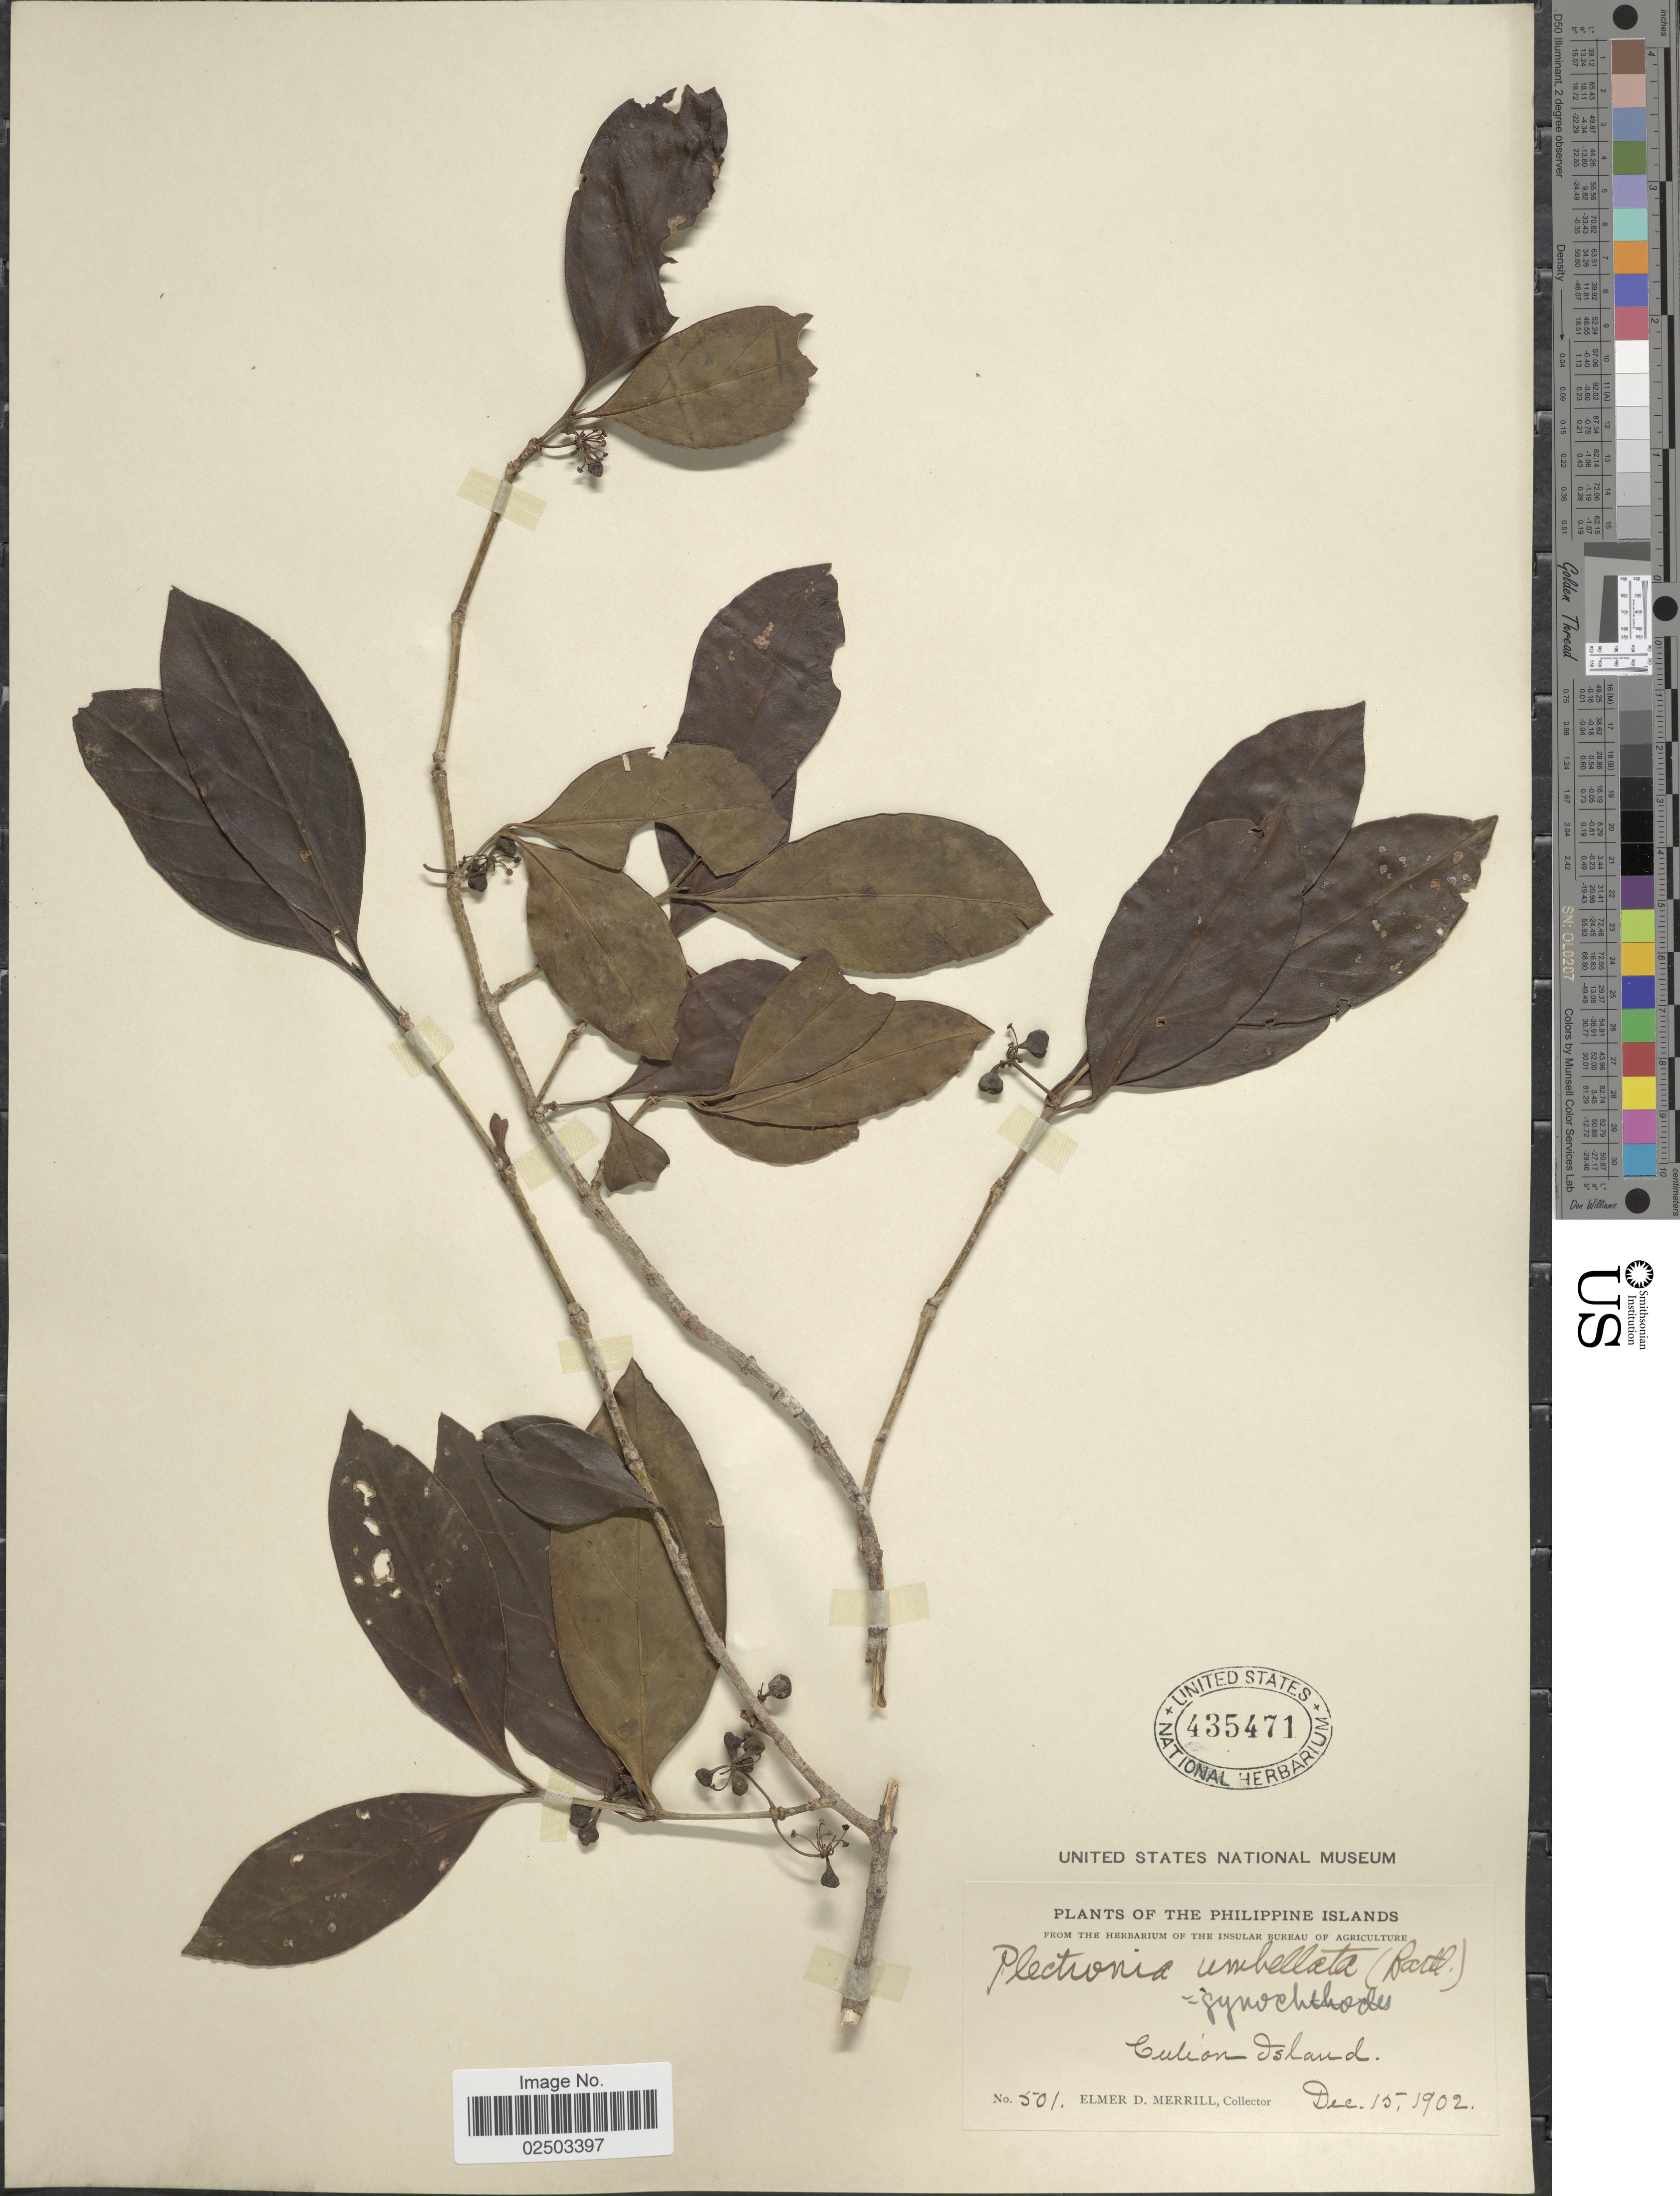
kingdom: Plantae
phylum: Tracheophyta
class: Magnoliopsida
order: Gentianales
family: Rubiaceae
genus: Canthium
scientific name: Canthium gynochthodes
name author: Baill.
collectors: E. D. Merrill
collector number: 501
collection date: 1902-12-15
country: Philippines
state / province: Mimaropa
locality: Philippine Islands, Culion Island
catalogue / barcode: US 435471